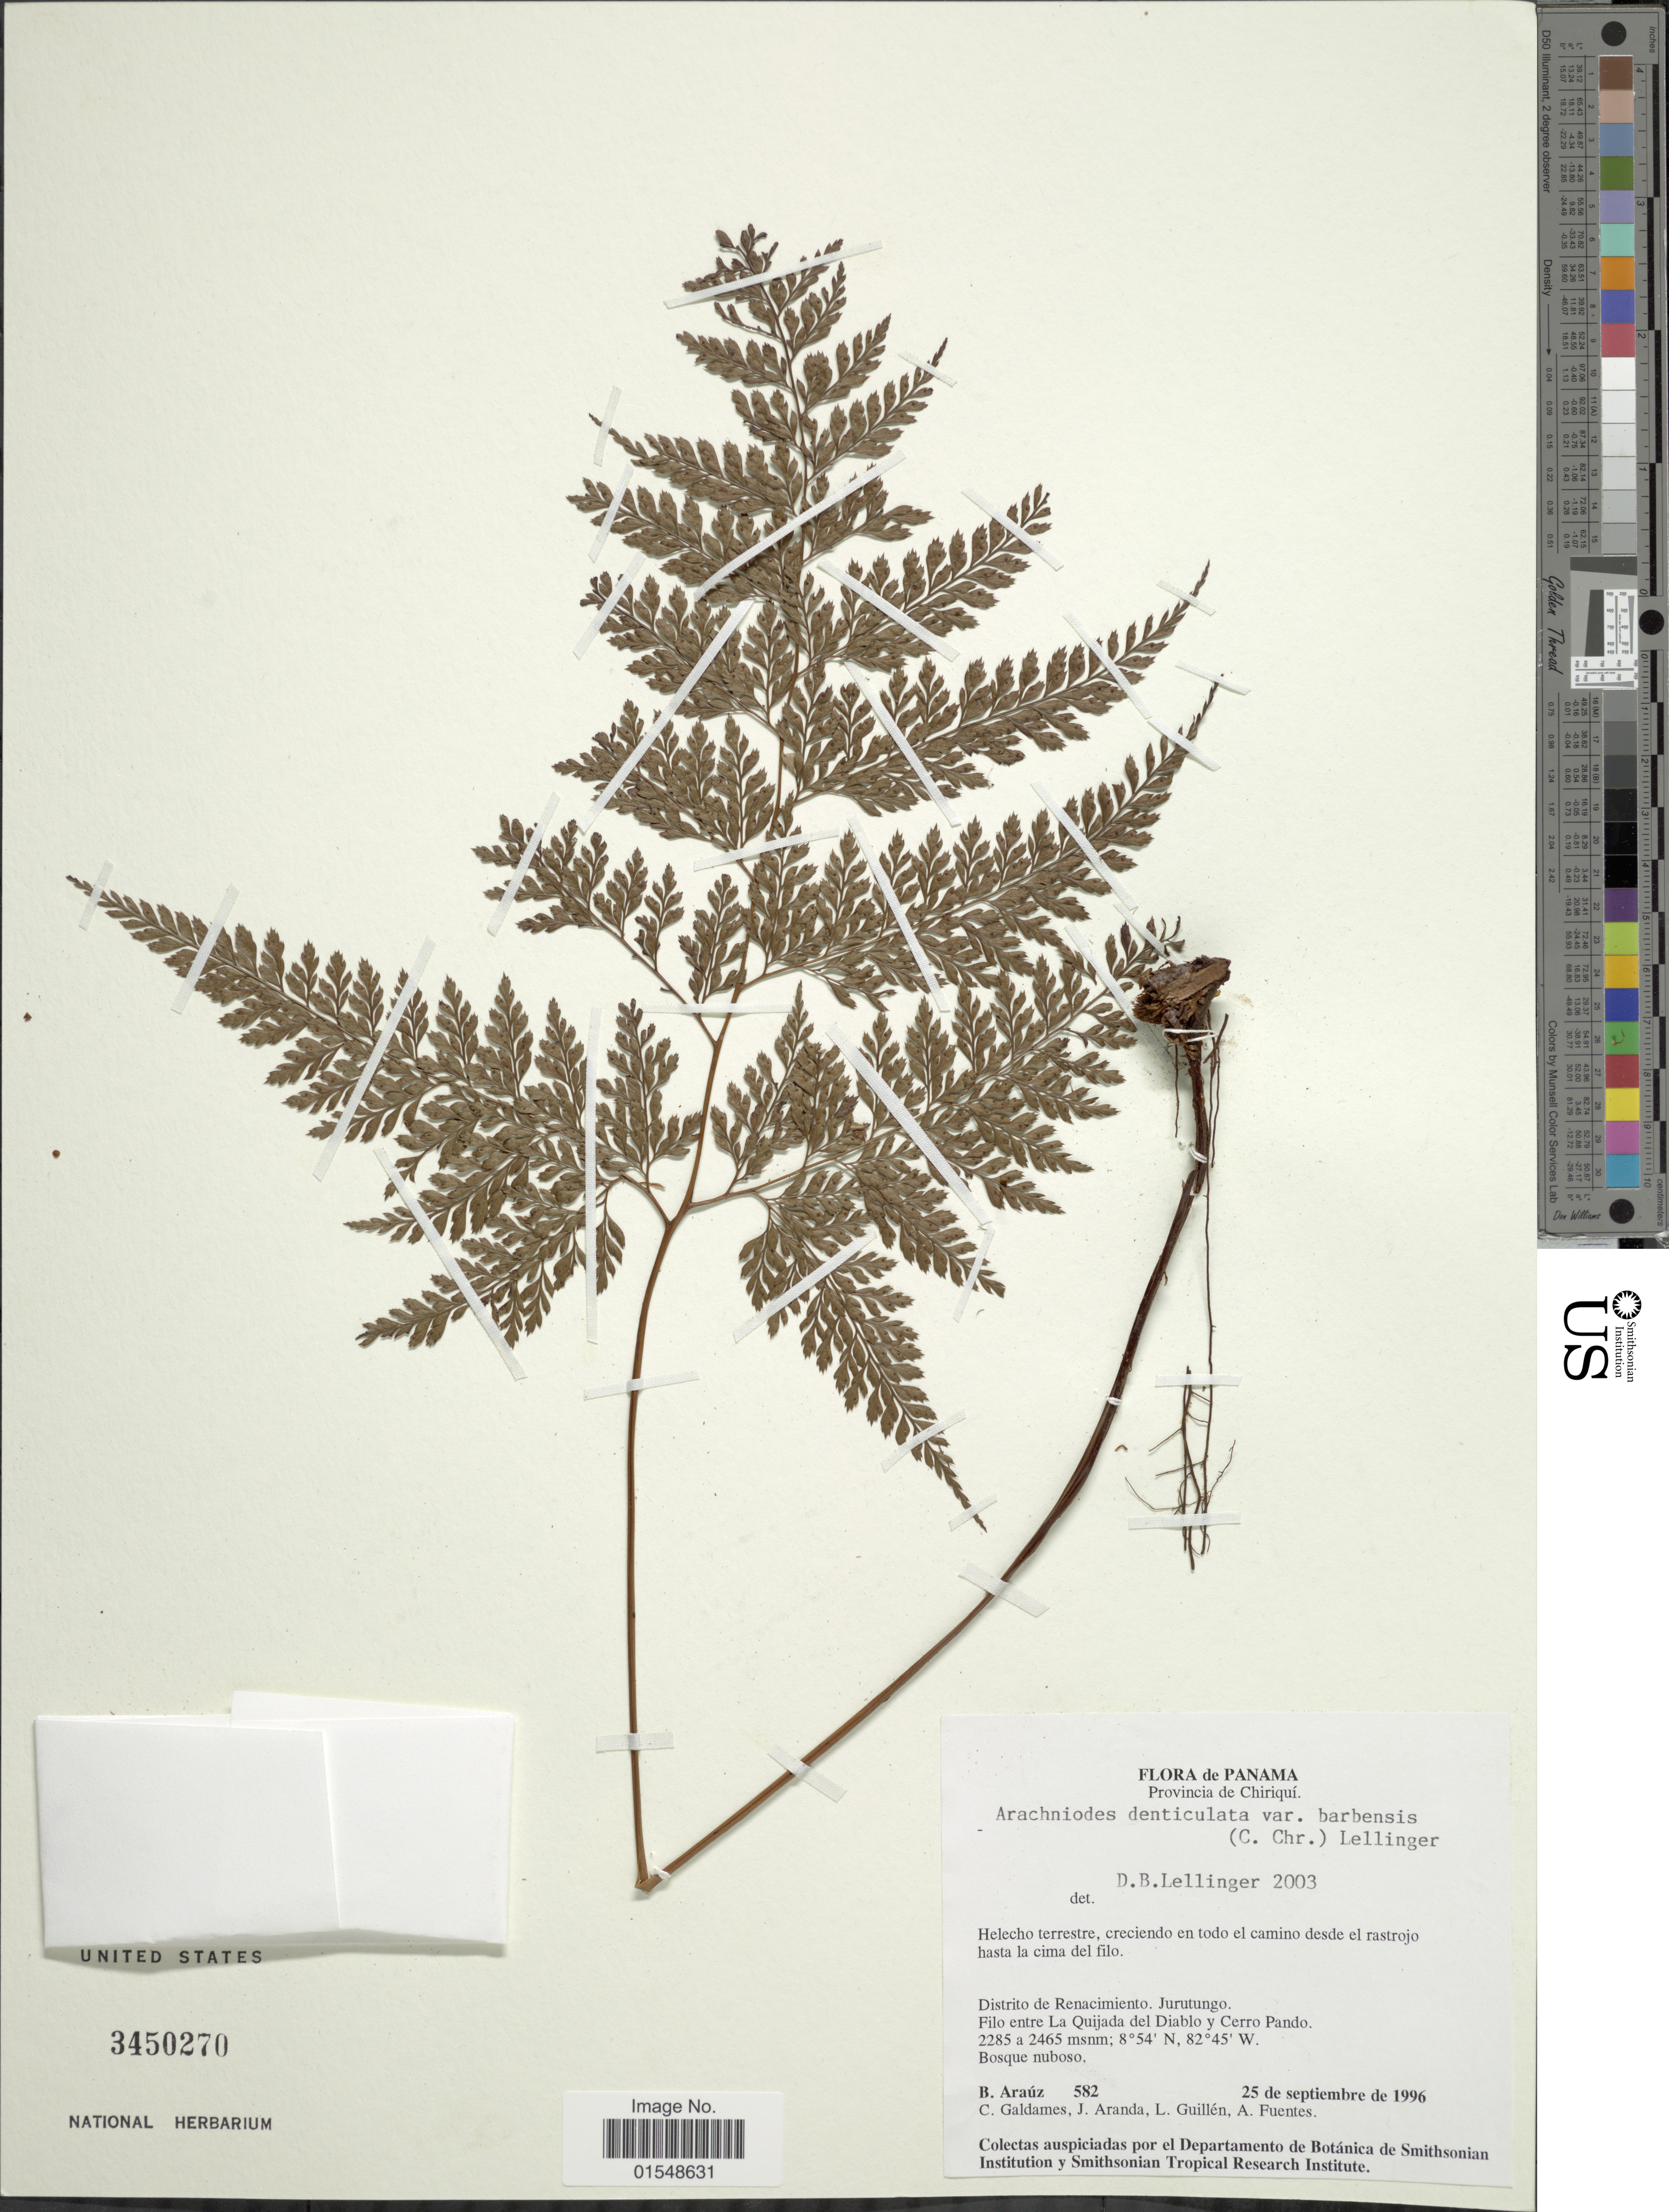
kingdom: Plantae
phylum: Tracheophyta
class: Polypodiopsida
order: Polypodiales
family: Dryopteridaceae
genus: Arachniodes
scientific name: Arachniodes denticulata var. barbensis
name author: (C. Chr.) Lellinger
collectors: B. Araúz, C. Galdames, J. Aranda, L. Guillén & et al.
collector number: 582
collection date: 1996-09-25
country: Panama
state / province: Chiriqui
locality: Distrito de Renacimiento, Jurutungo, Filo entre La Quijada del Diablo y Cerro Pando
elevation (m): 2285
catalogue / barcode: US 3450270